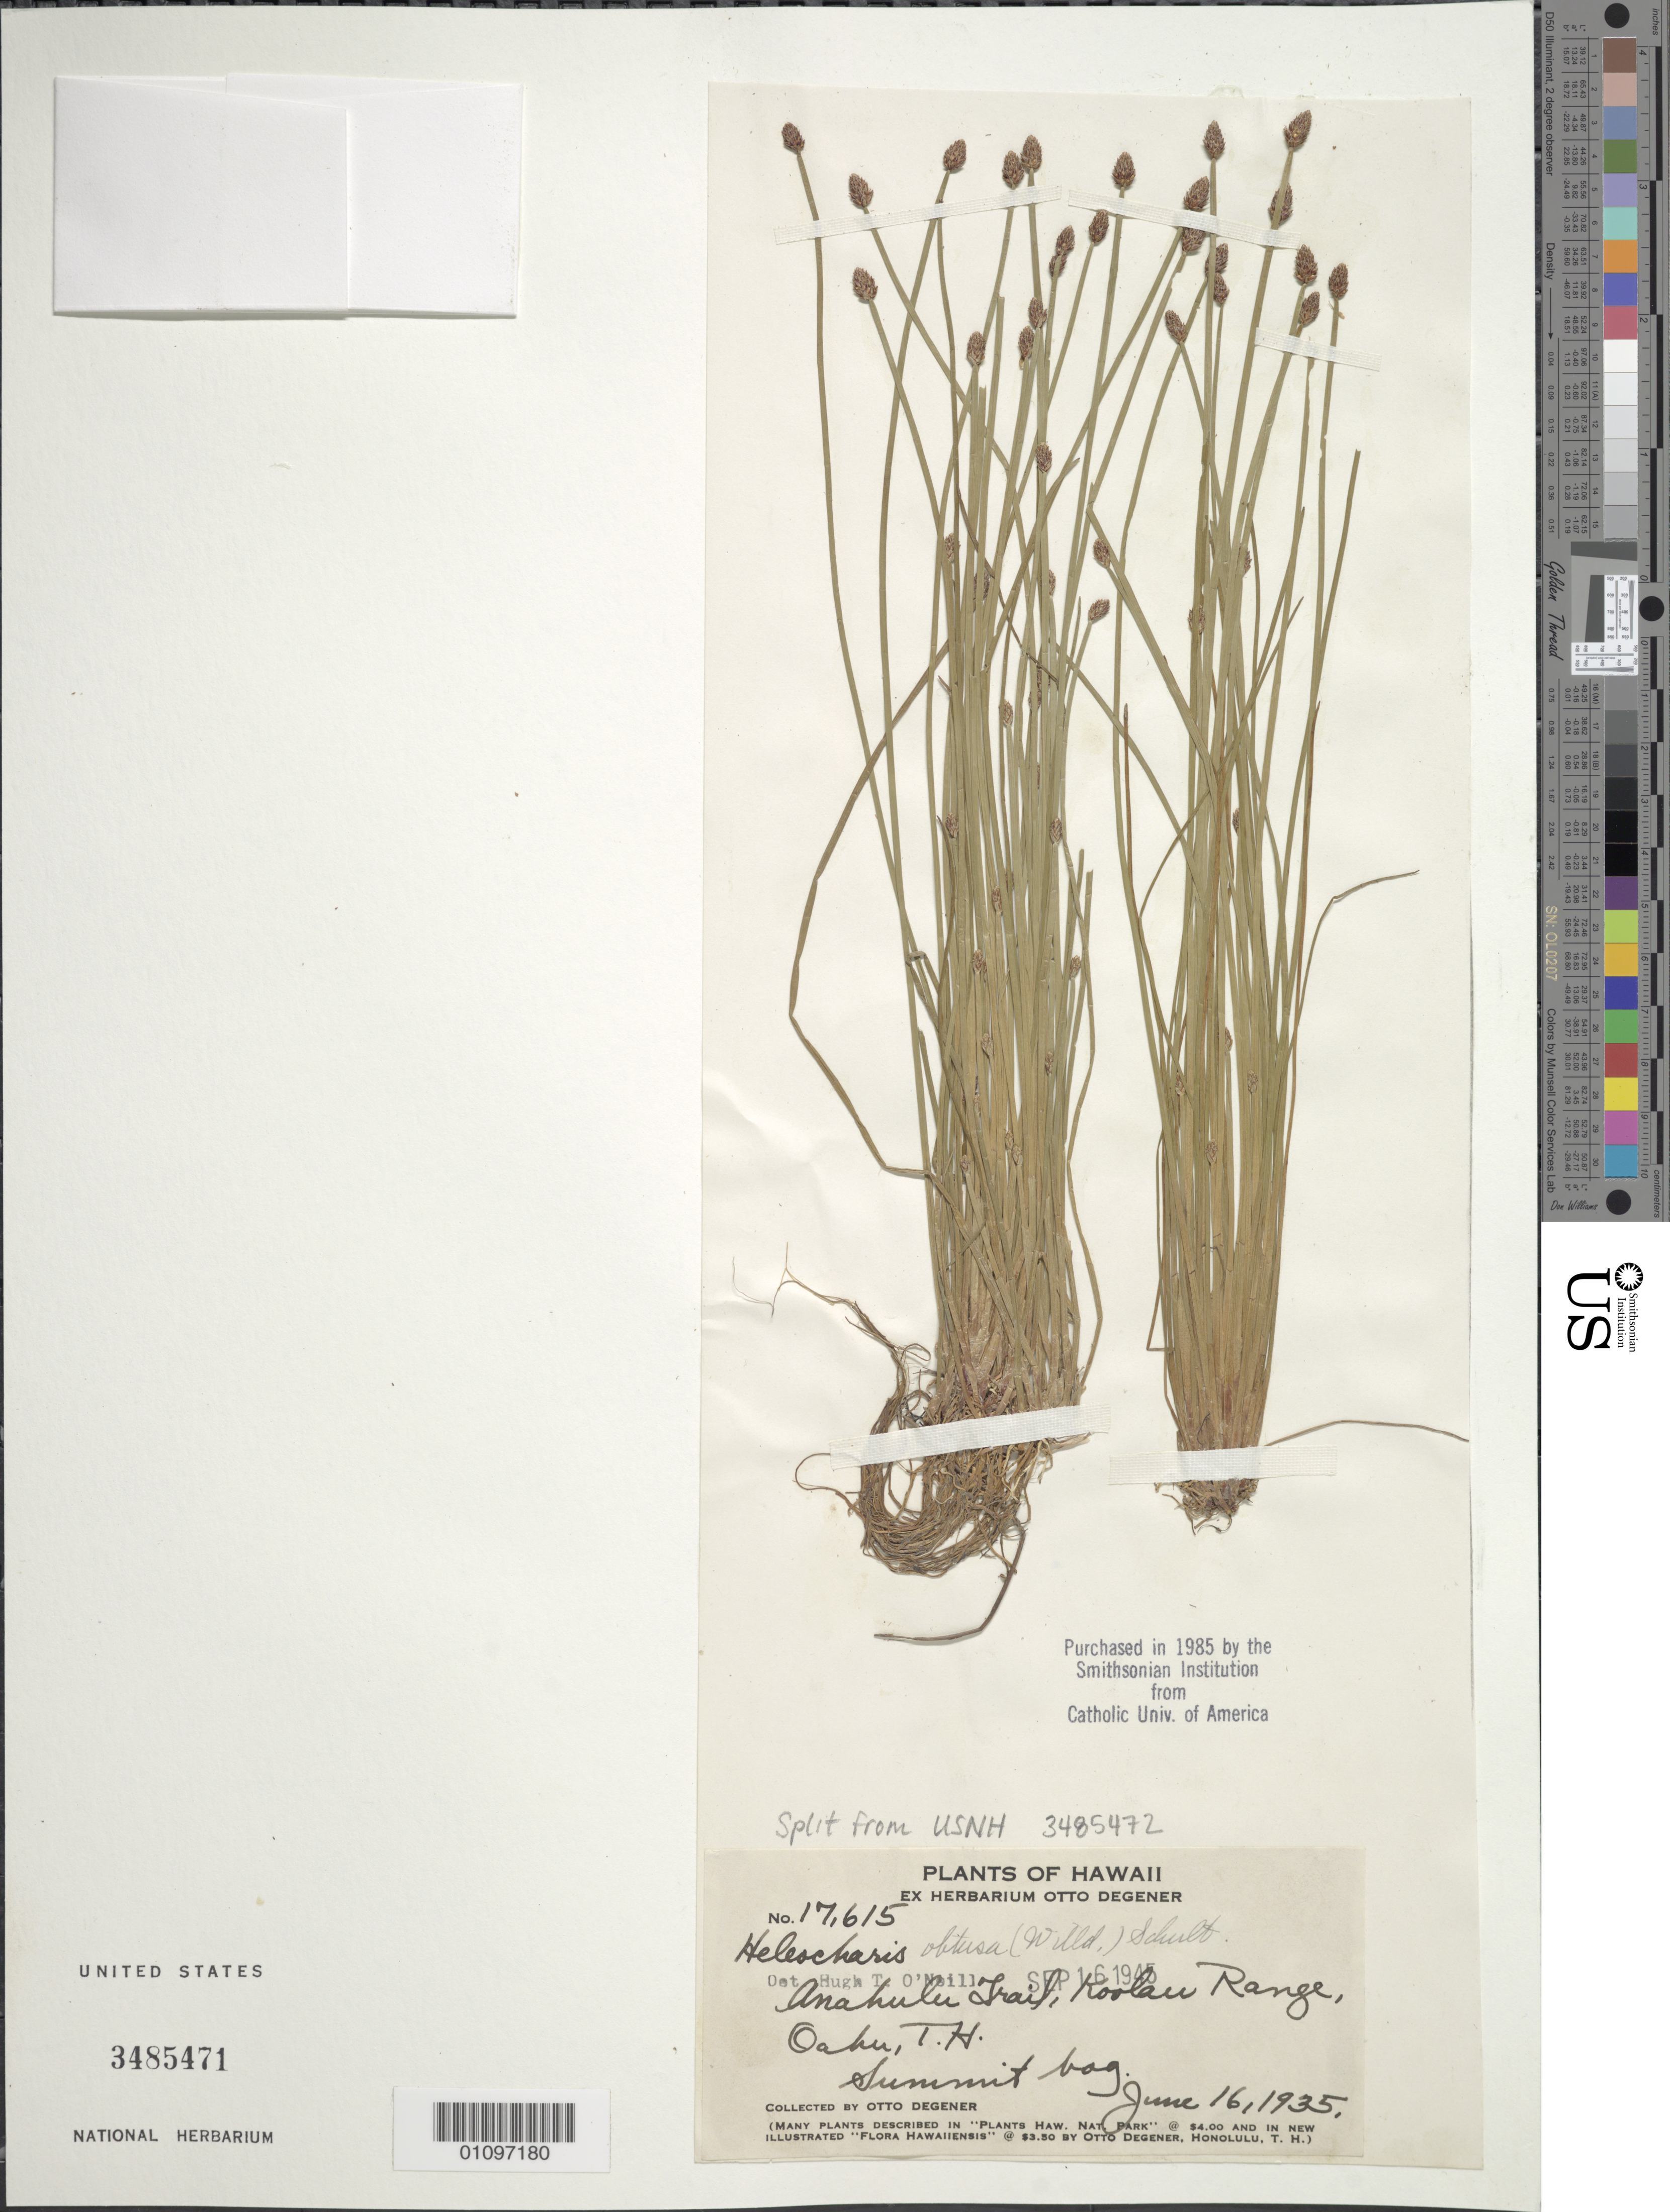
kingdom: Plantae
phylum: Tracheophyta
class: Liliopsida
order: Poales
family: Cyperaceae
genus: Eleocharis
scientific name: Eleocharis obtusa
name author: (Willd.) Schult.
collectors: O. Degener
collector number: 17615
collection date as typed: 16 Jun 1935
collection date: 1935-06-16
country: United States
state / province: Hawaii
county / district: Honolulu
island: Oahu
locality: Anahulu Trail, Koolau Range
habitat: summit bog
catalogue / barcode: US 3485471